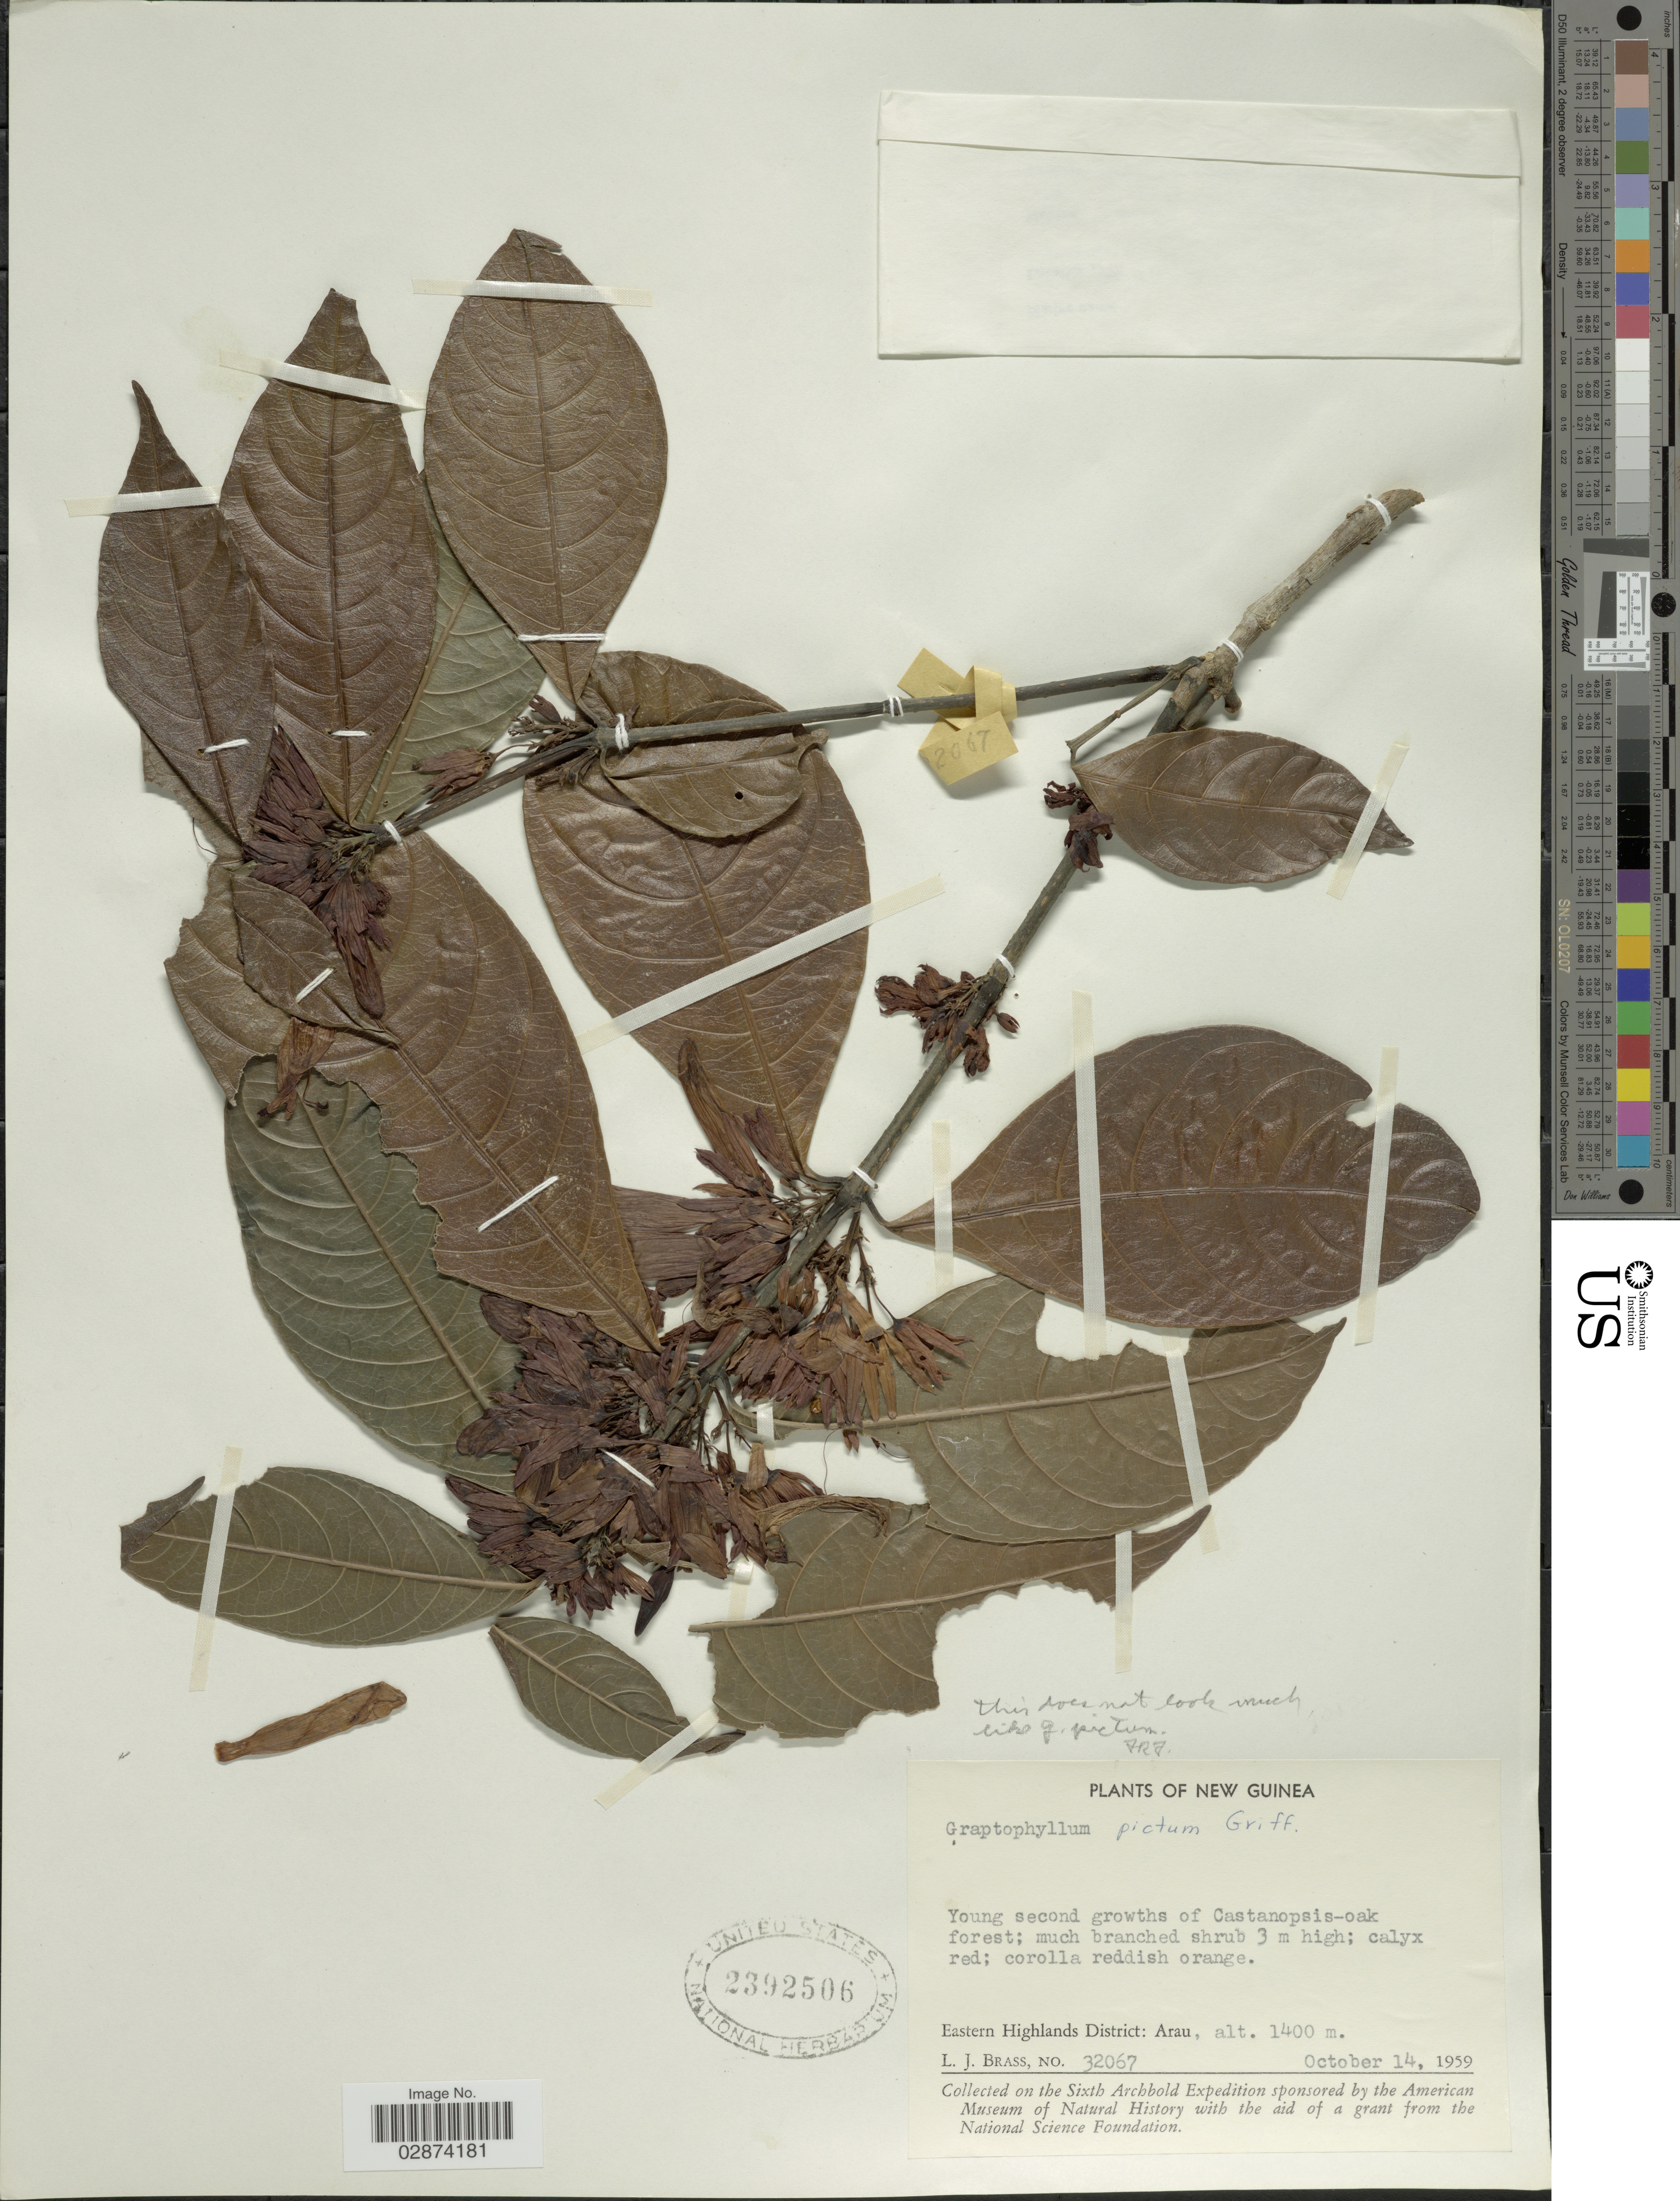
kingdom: Plantae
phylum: Tracheophyta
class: Magnoliopsida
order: Lamiales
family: Acanthaceae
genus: Calycacanthus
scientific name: Calycacanthus sp.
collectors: L. J. Brass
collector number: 32067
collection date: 1959-10-14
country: Papua New Guinea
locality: New Guinea. Eastern Highlands District: Arau.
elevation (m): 1400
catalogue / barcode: US 2392506